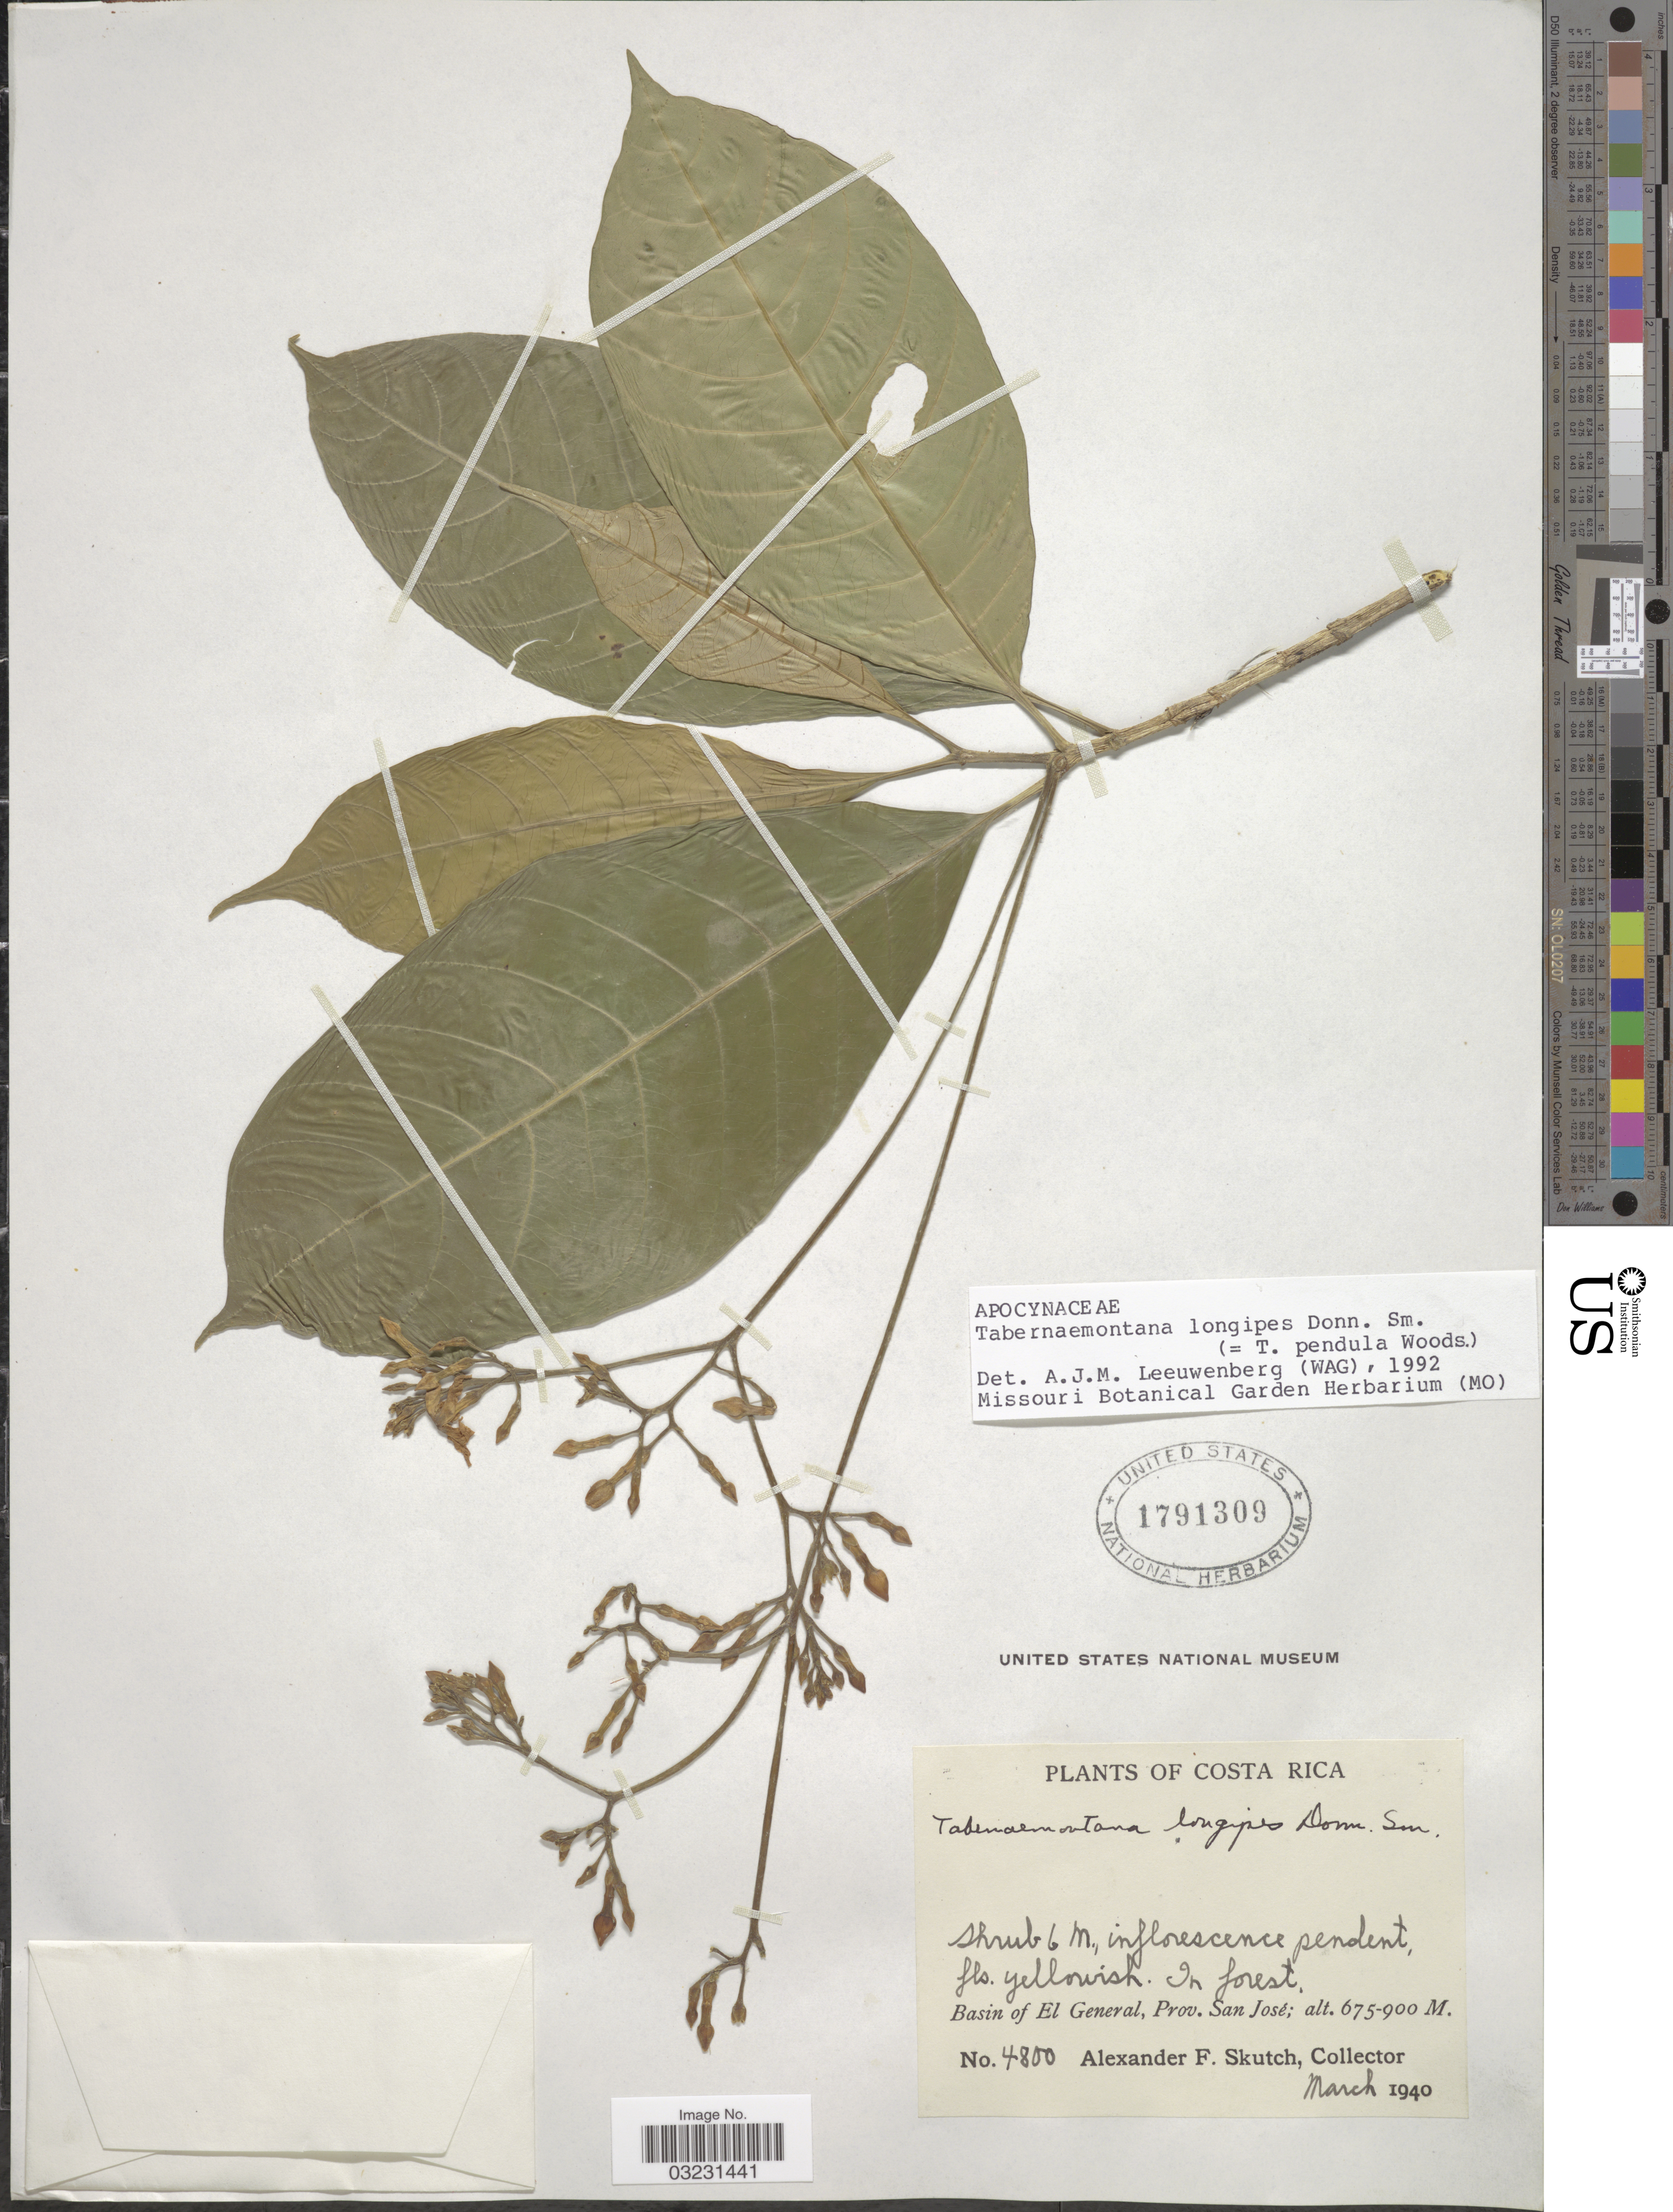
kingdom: Plantae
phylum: Tracheophyta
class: Magnoliopsida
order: Gentianales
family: Apocynaceae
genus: Tabernaemontana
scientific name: Tabernaemontana longipes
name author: Donn. Sm.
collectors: A. F. Skutch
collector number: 4800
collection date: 1940-03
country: Costa Rica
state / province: San José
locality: Basin of El General.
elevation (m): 675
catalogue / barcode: US 1791309